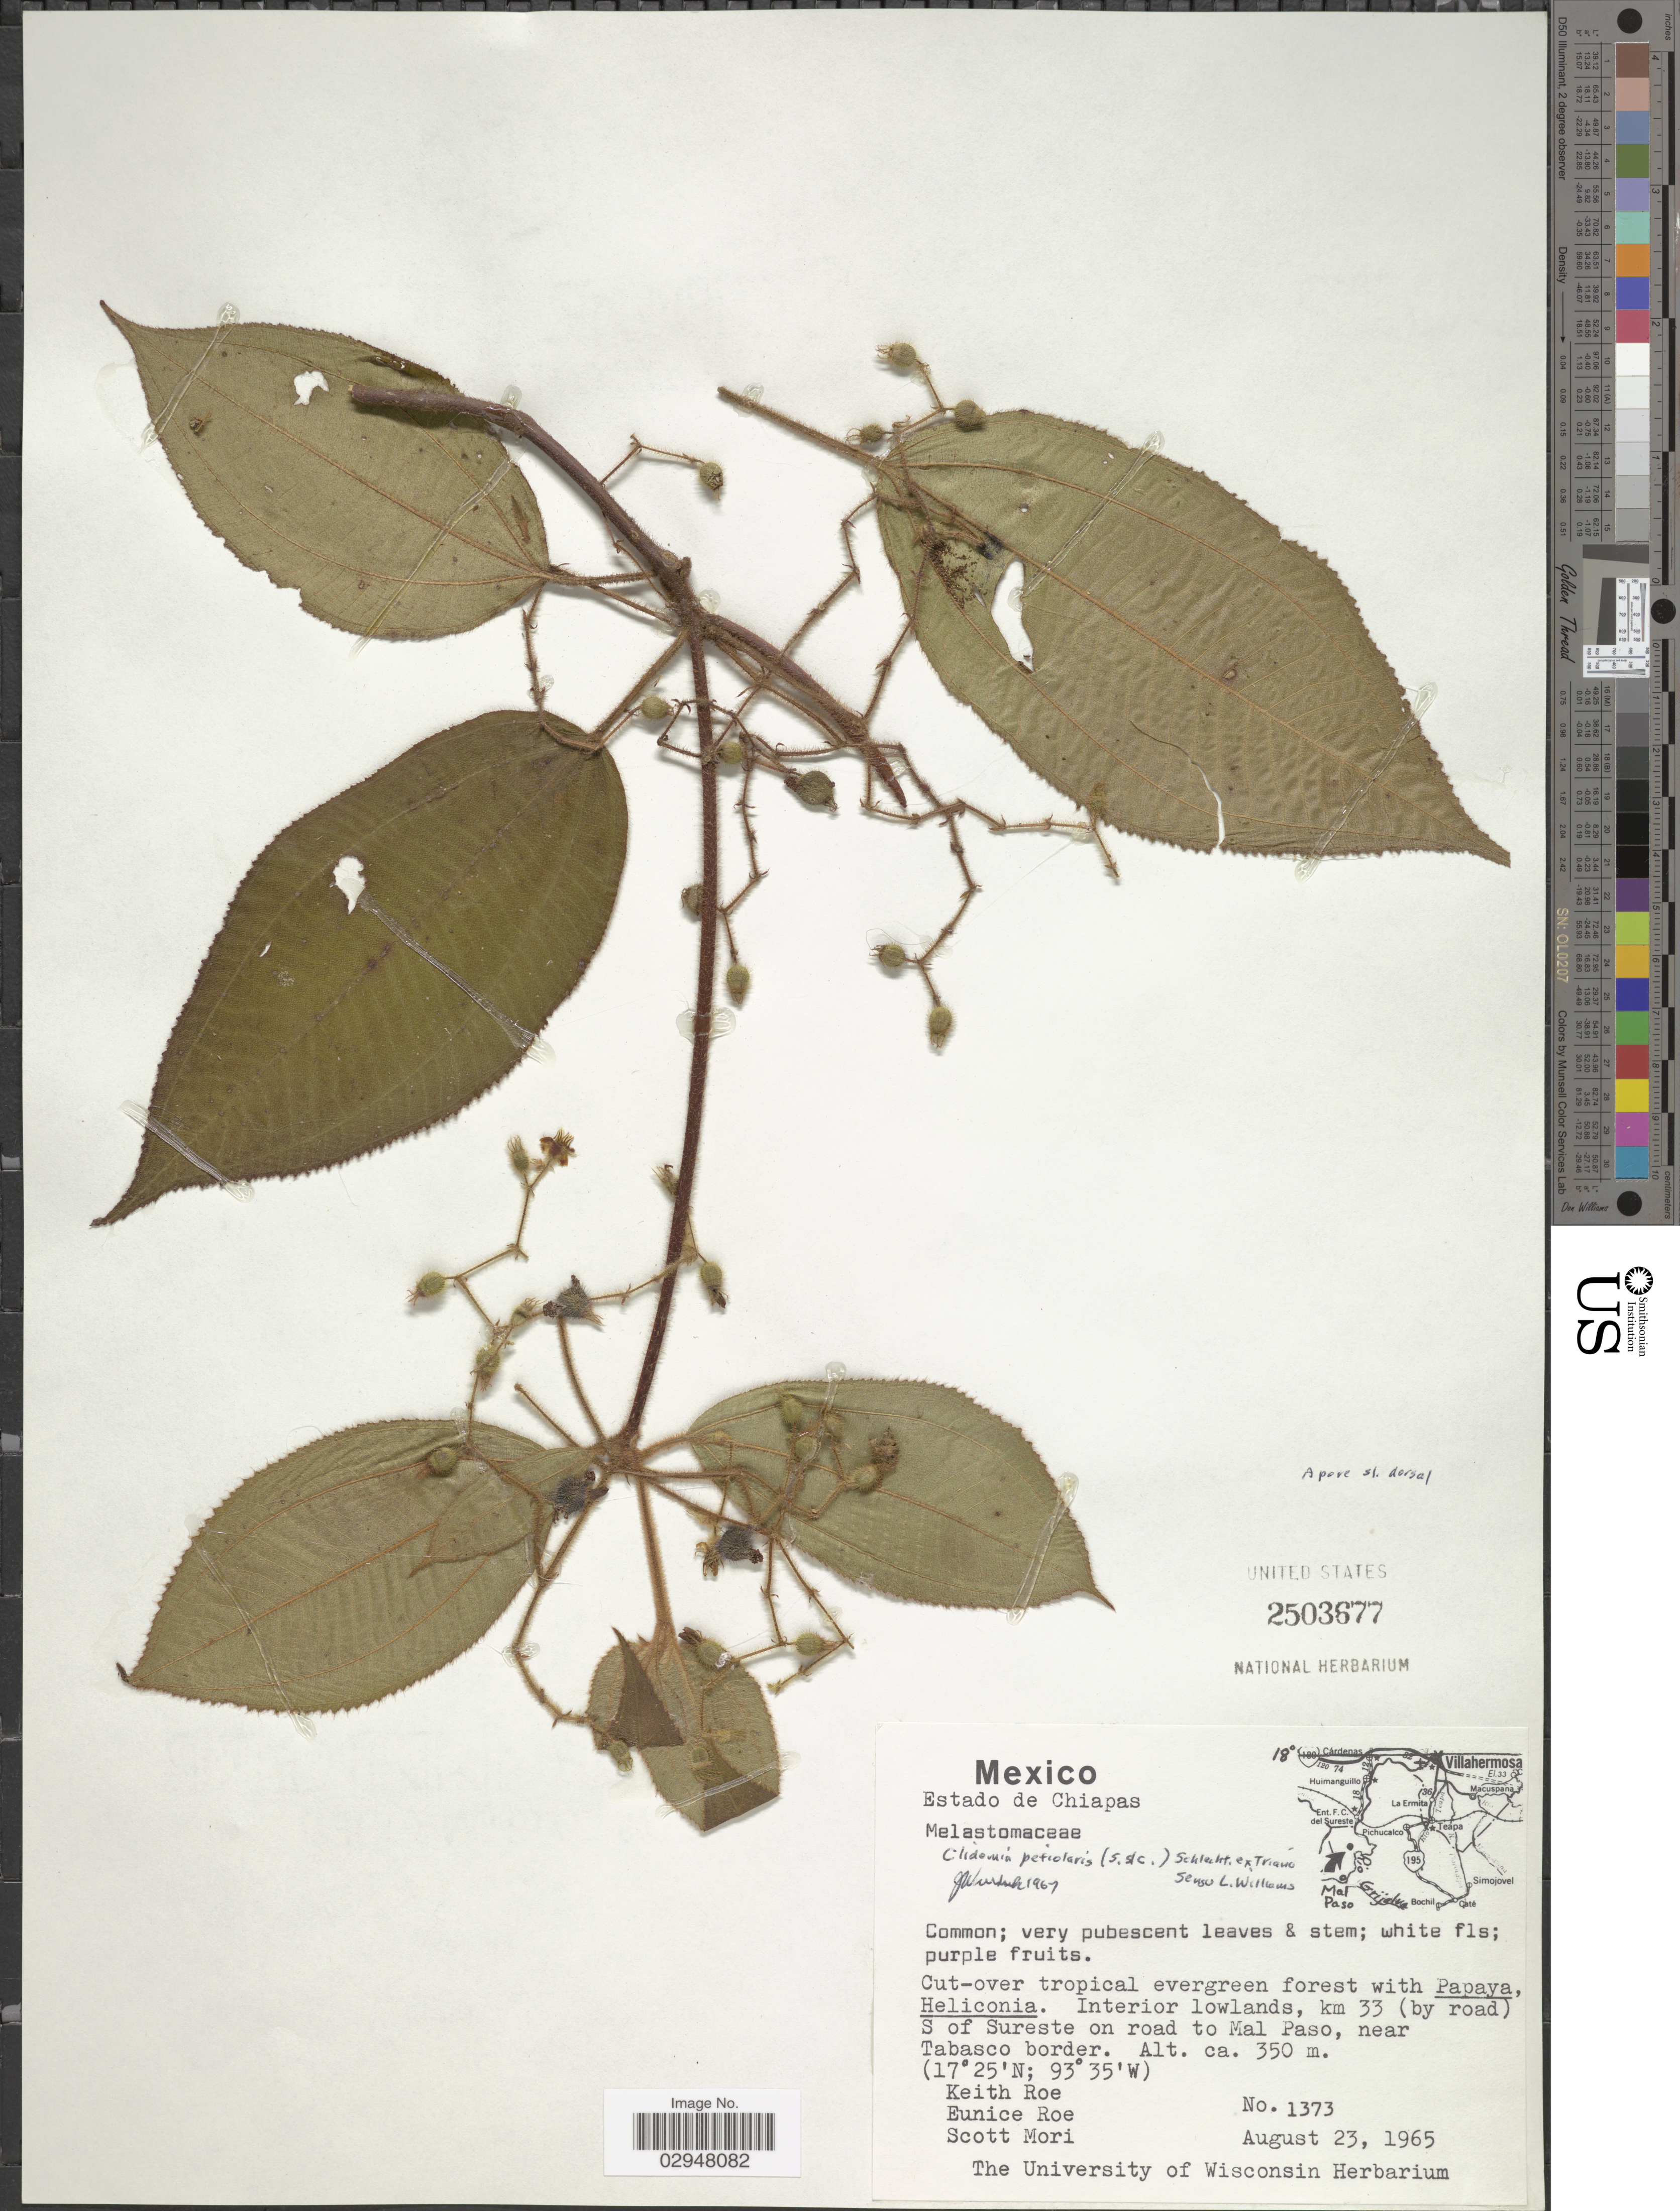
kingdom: Plantae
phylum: Tracheophyta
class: Magnoliopsida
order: Myrtales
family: Melastomataceae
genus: Clidemia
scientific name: Clidemia petiolaris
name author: (Schltdl. & Cham.) Schltdl. ex Triana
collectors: K. E. Roe, E. Roe & S. Mori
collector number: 1373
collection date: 1965-08-23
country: Mexico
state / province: Chiapas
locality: Interior lowlands, km 33 (by road) s of Sureste on road to Mal Paso, near Tabasco border.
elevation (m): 350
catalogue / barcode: US 2503677